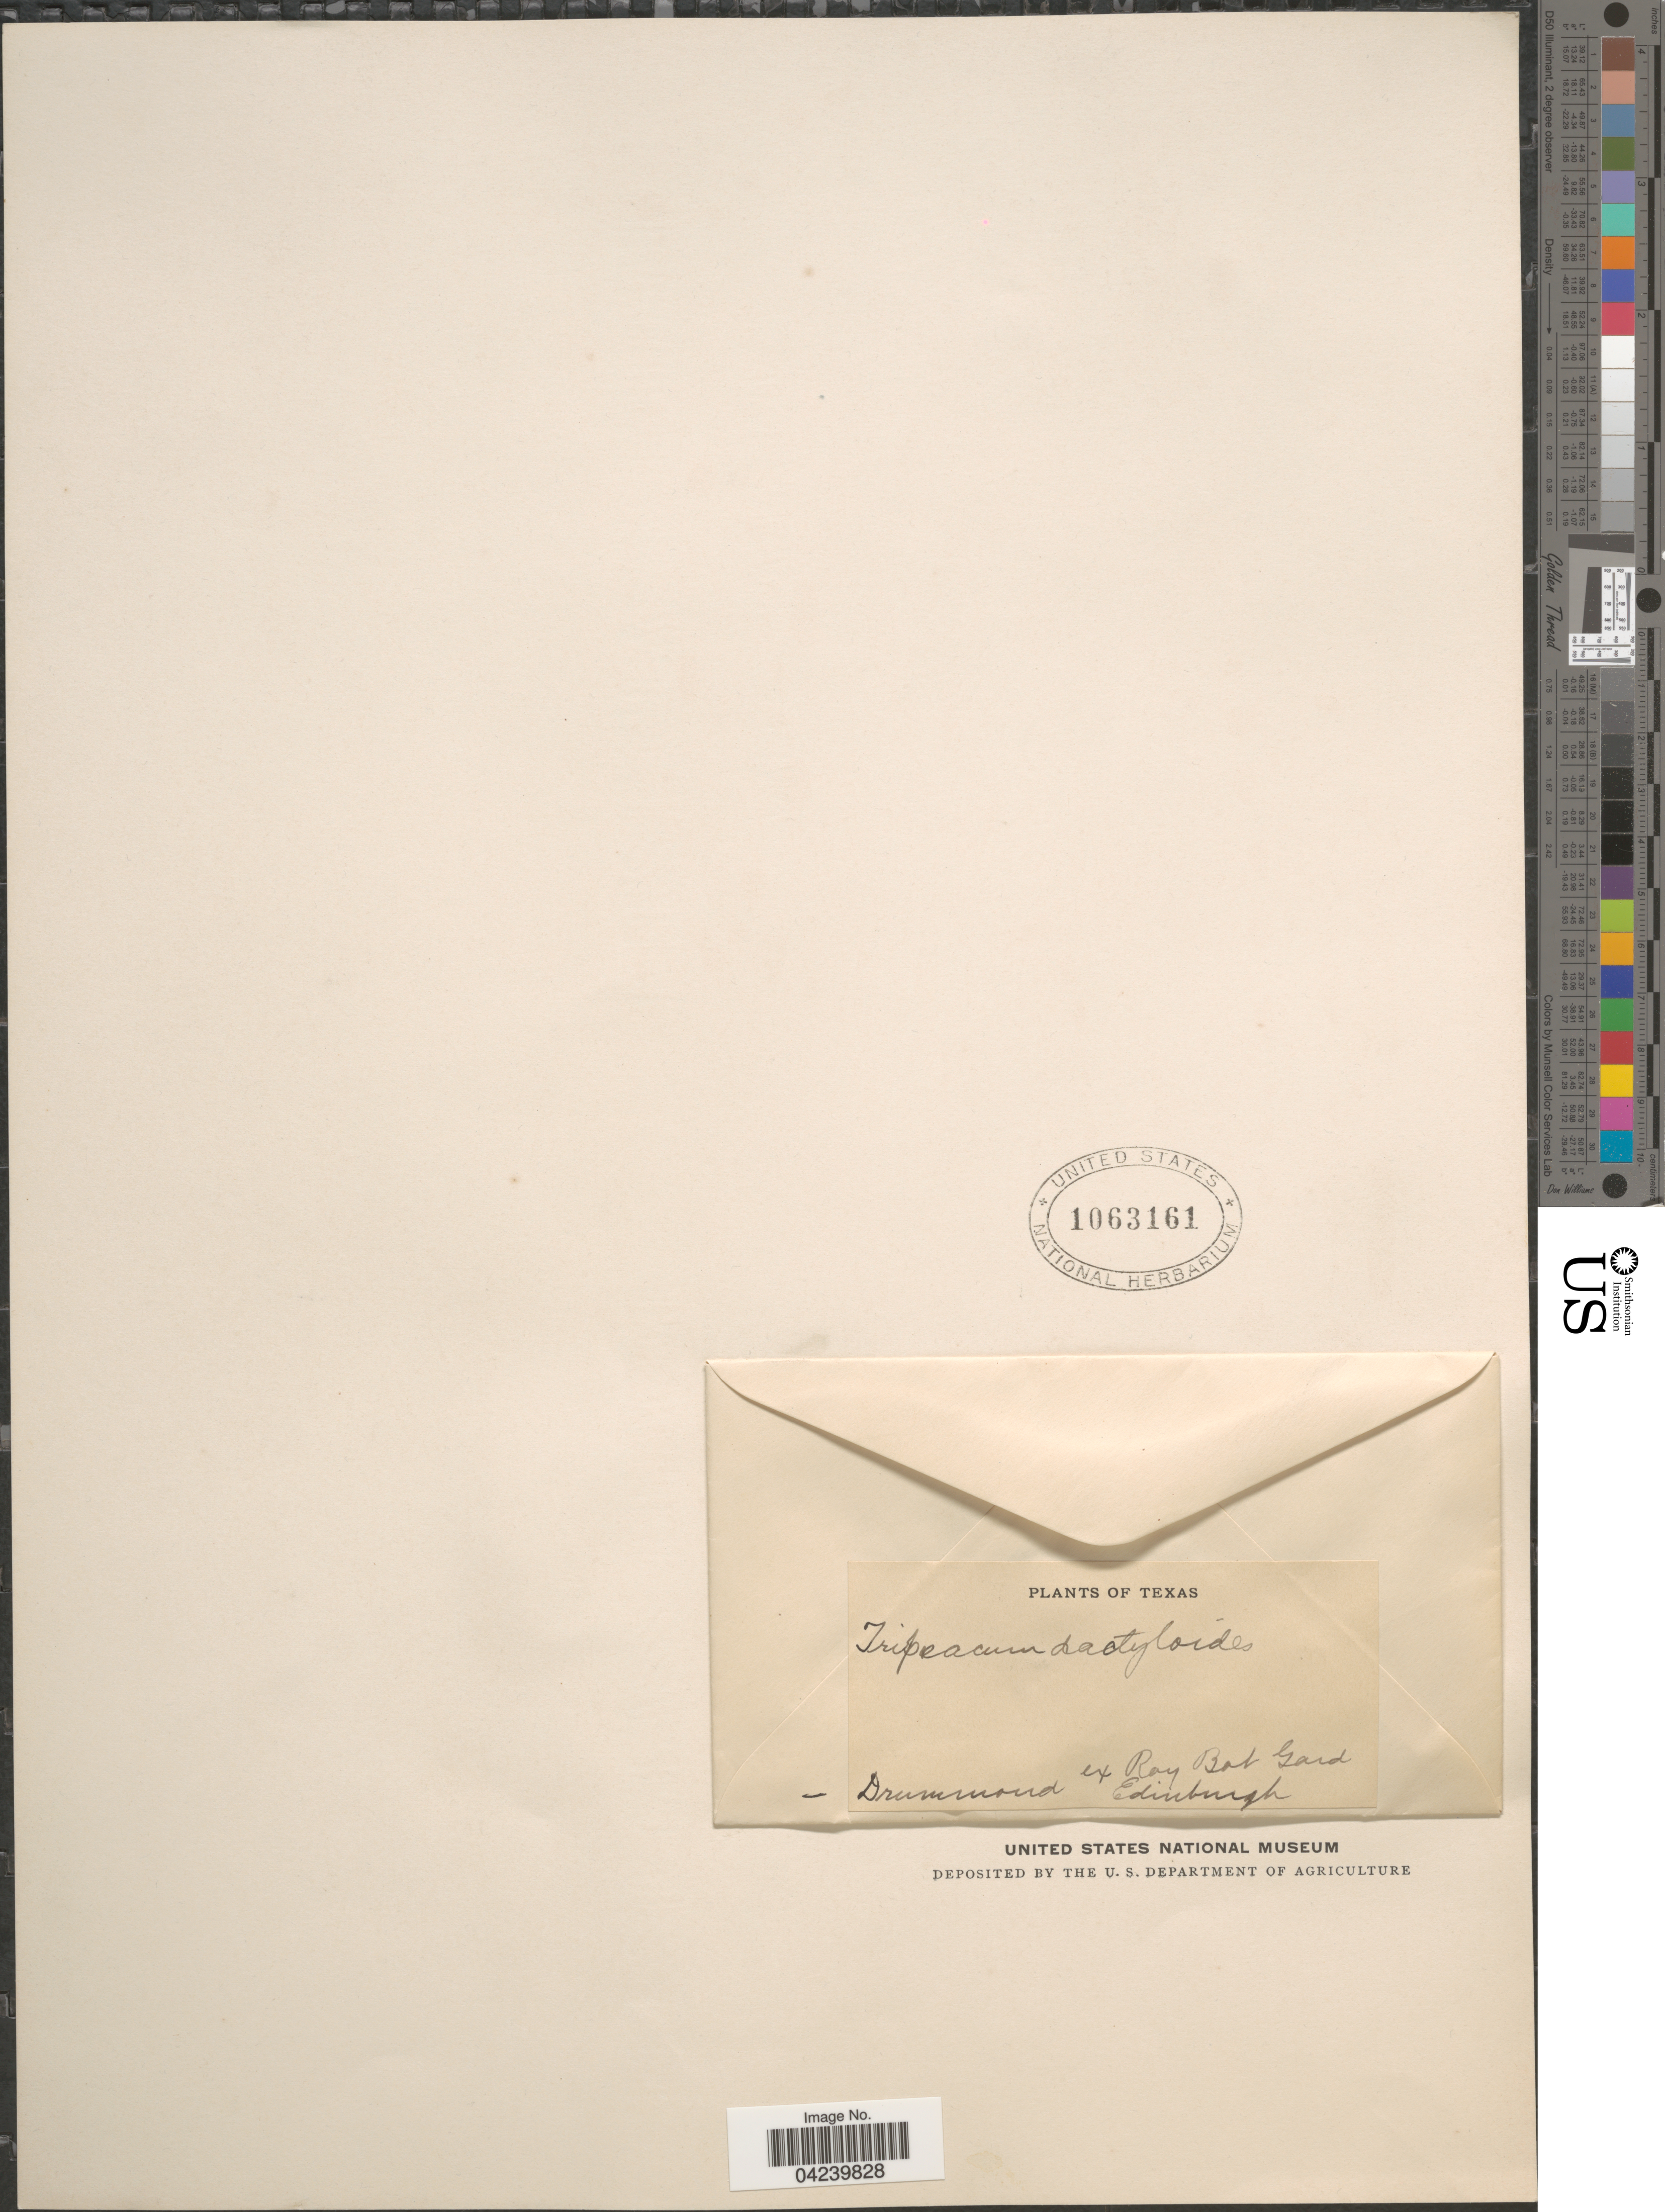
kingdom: Plantae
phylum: Tracheophyta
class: Liliopsida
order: Poales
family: Poaceae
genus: Tripsacum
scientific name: Tripsacum dactyloides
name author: (L.) L.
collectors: -. Drummond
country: United States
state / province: Texas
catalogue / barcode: US 1063161